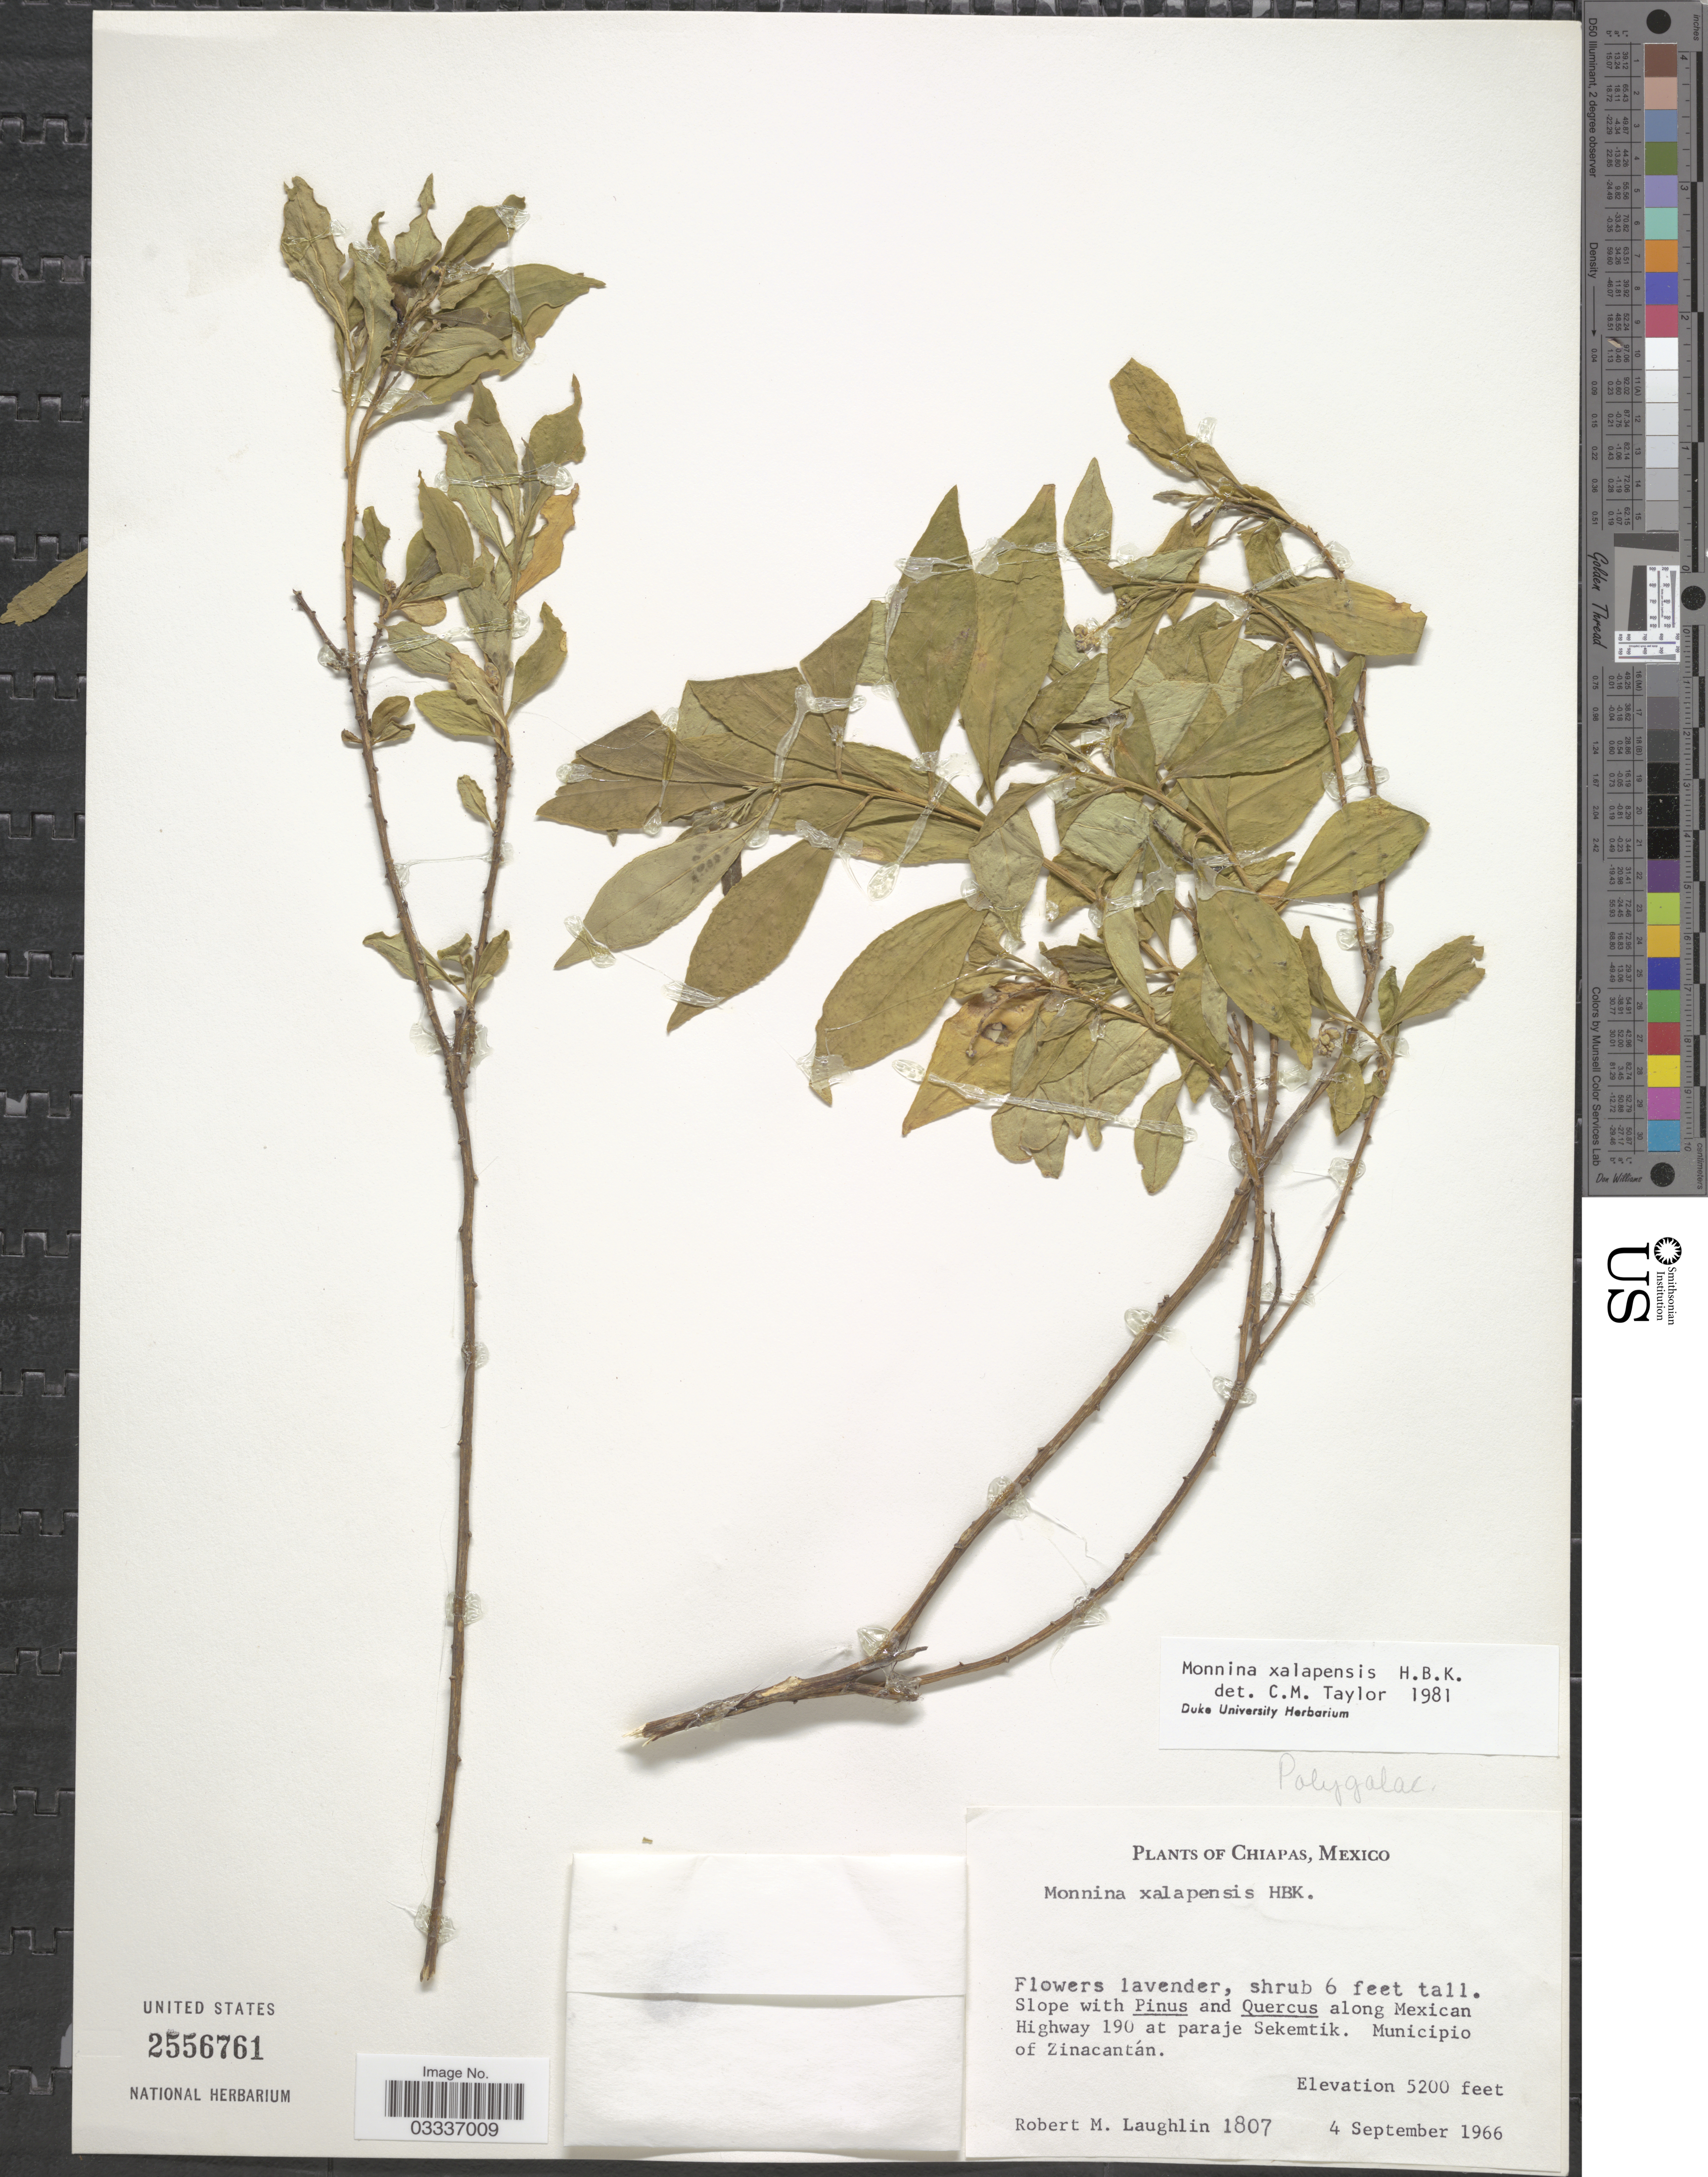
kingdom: Plantae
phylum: Tracheophyta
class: Magnoliopsida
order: Fabales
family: Polygalaceae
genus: Monnina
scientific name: Monnina xalapensis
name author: Kunth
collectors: R. M. Laughlin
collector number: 1807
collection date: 1966-09-04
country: Mexico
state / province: Chiapas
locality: Along Mexican Highway 190 at paraje Sekemtik. Municipio of Zinacantán.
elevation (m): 1585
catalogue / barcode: US 2556761